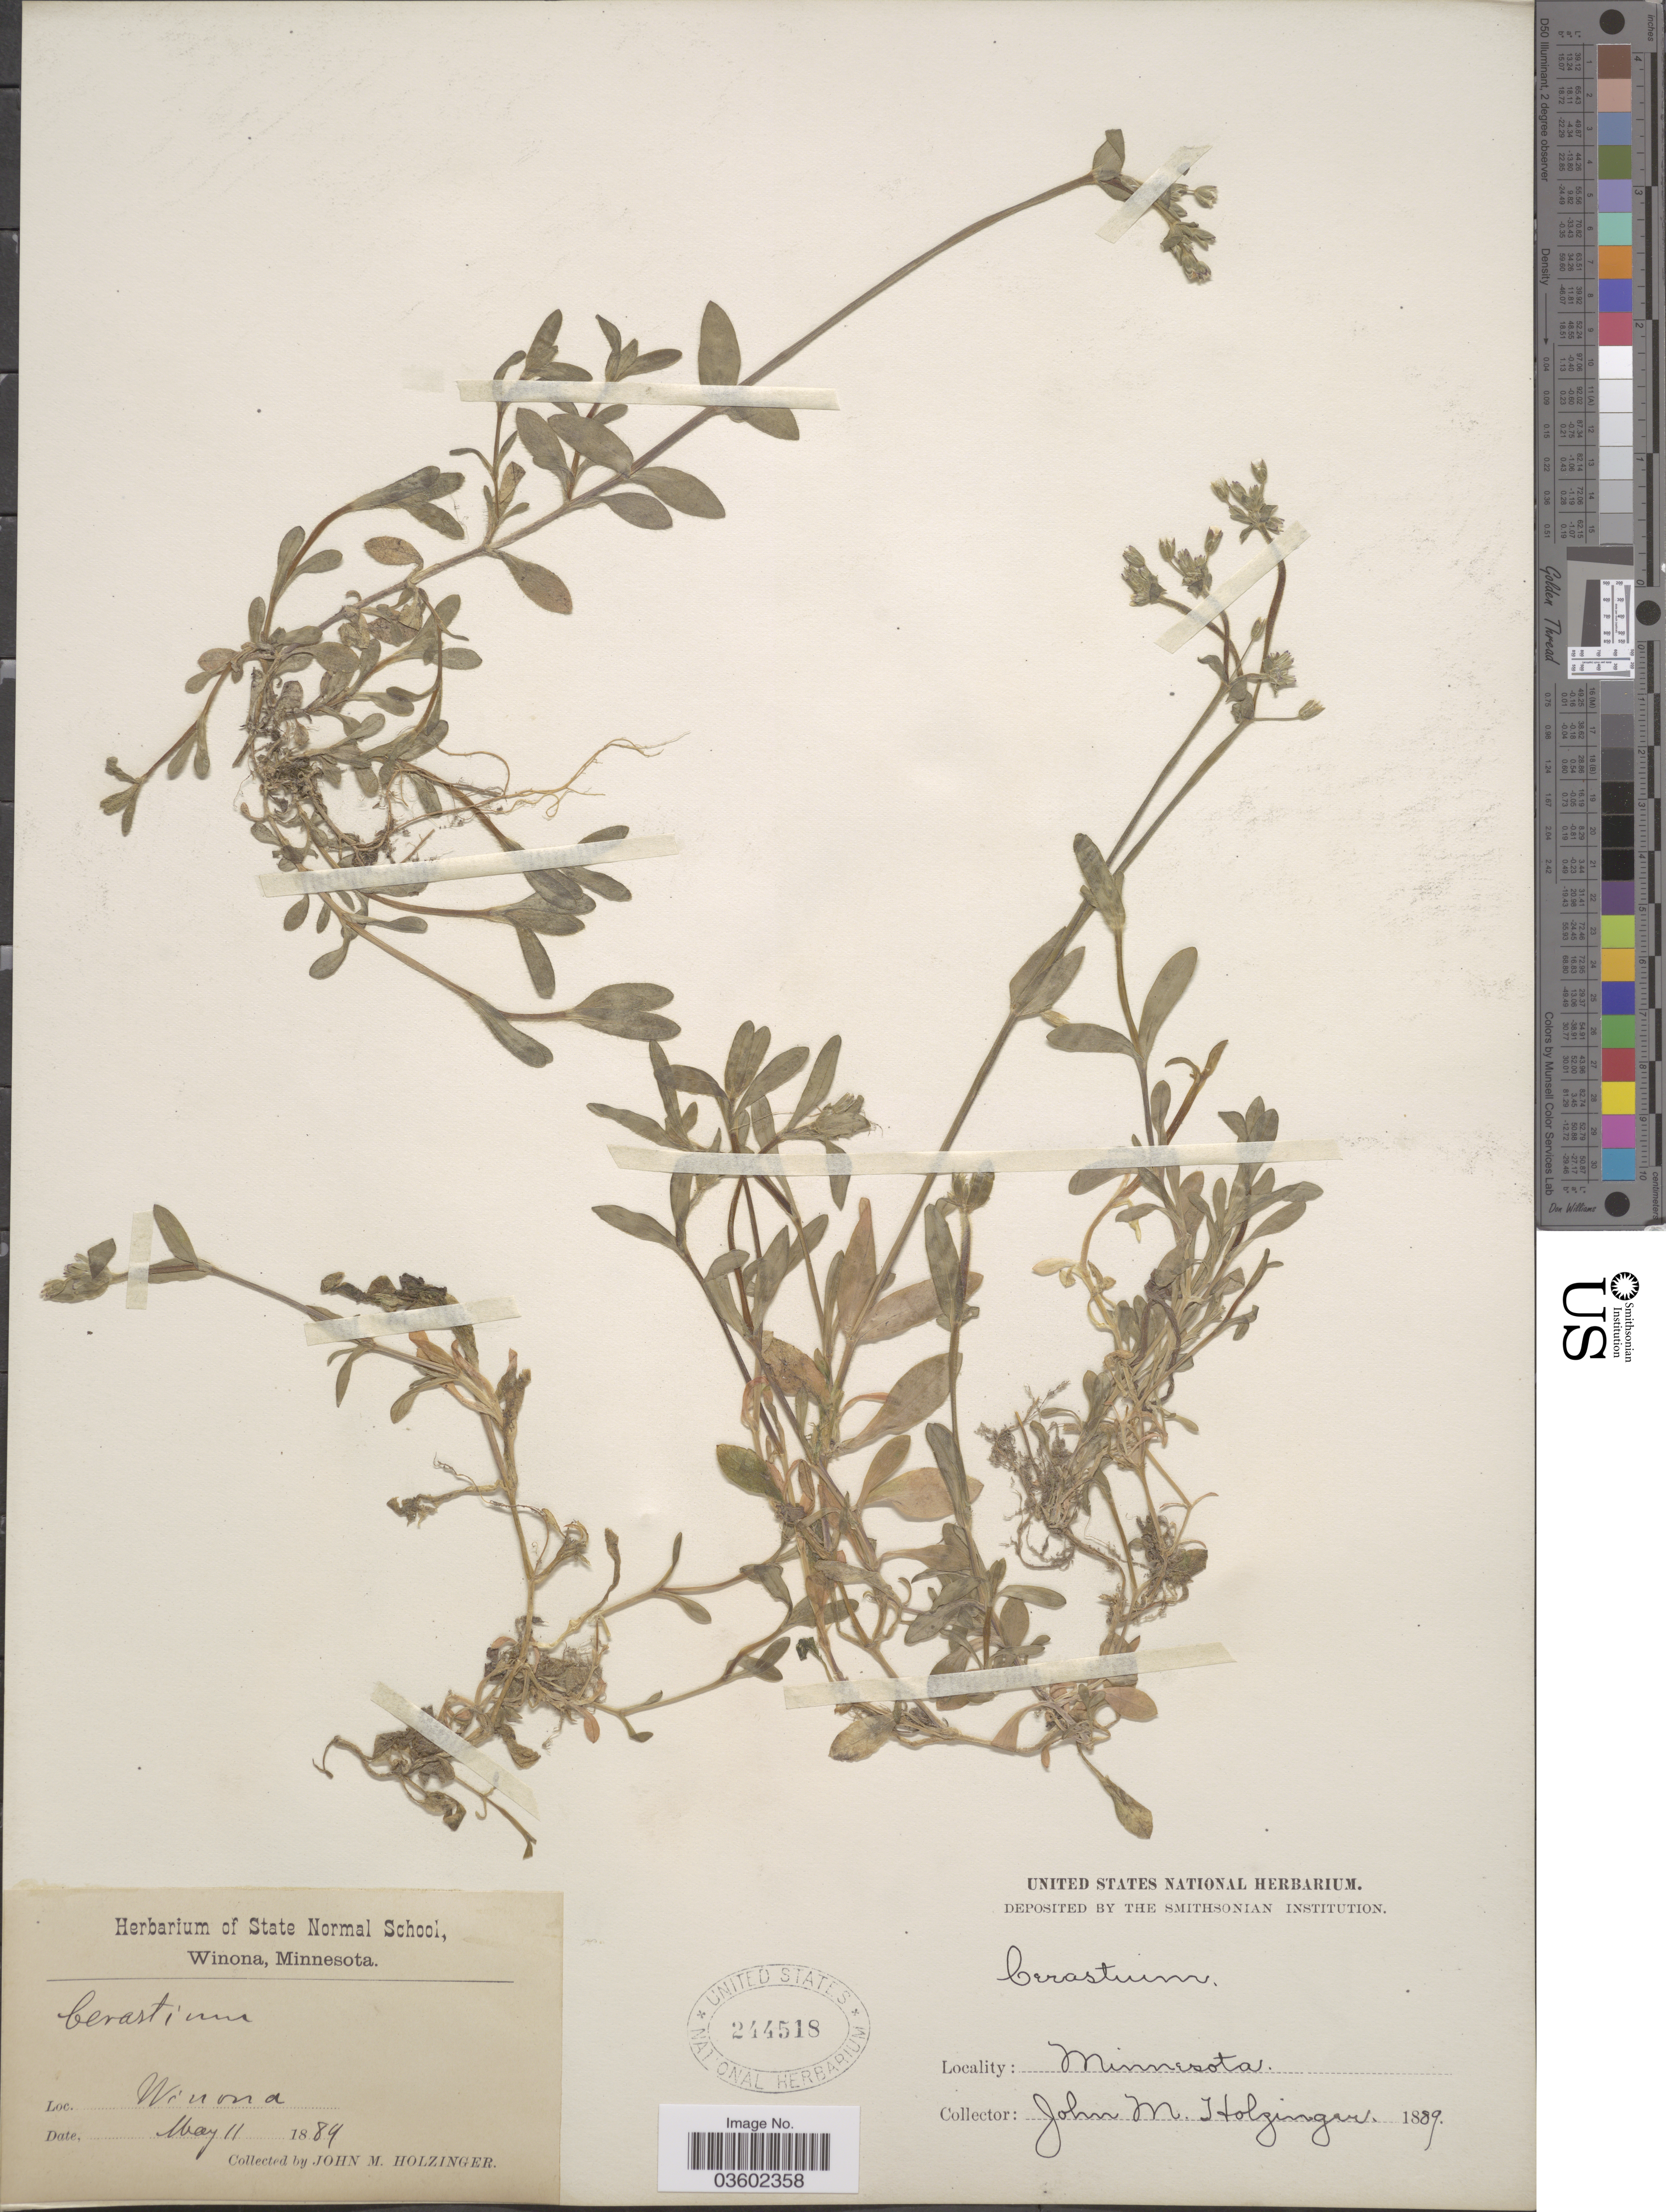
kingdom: Plantae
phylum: Tracheophyta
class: Magnoliopsida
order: Caryophyllales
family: Caryophyllaceae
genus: Cerastium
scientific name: Cerastium vulgatum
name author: L.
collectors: J. M. Holzinger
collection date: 1889-05-11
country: United States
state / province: Minnesota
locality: Winona.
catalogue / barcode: US 244518